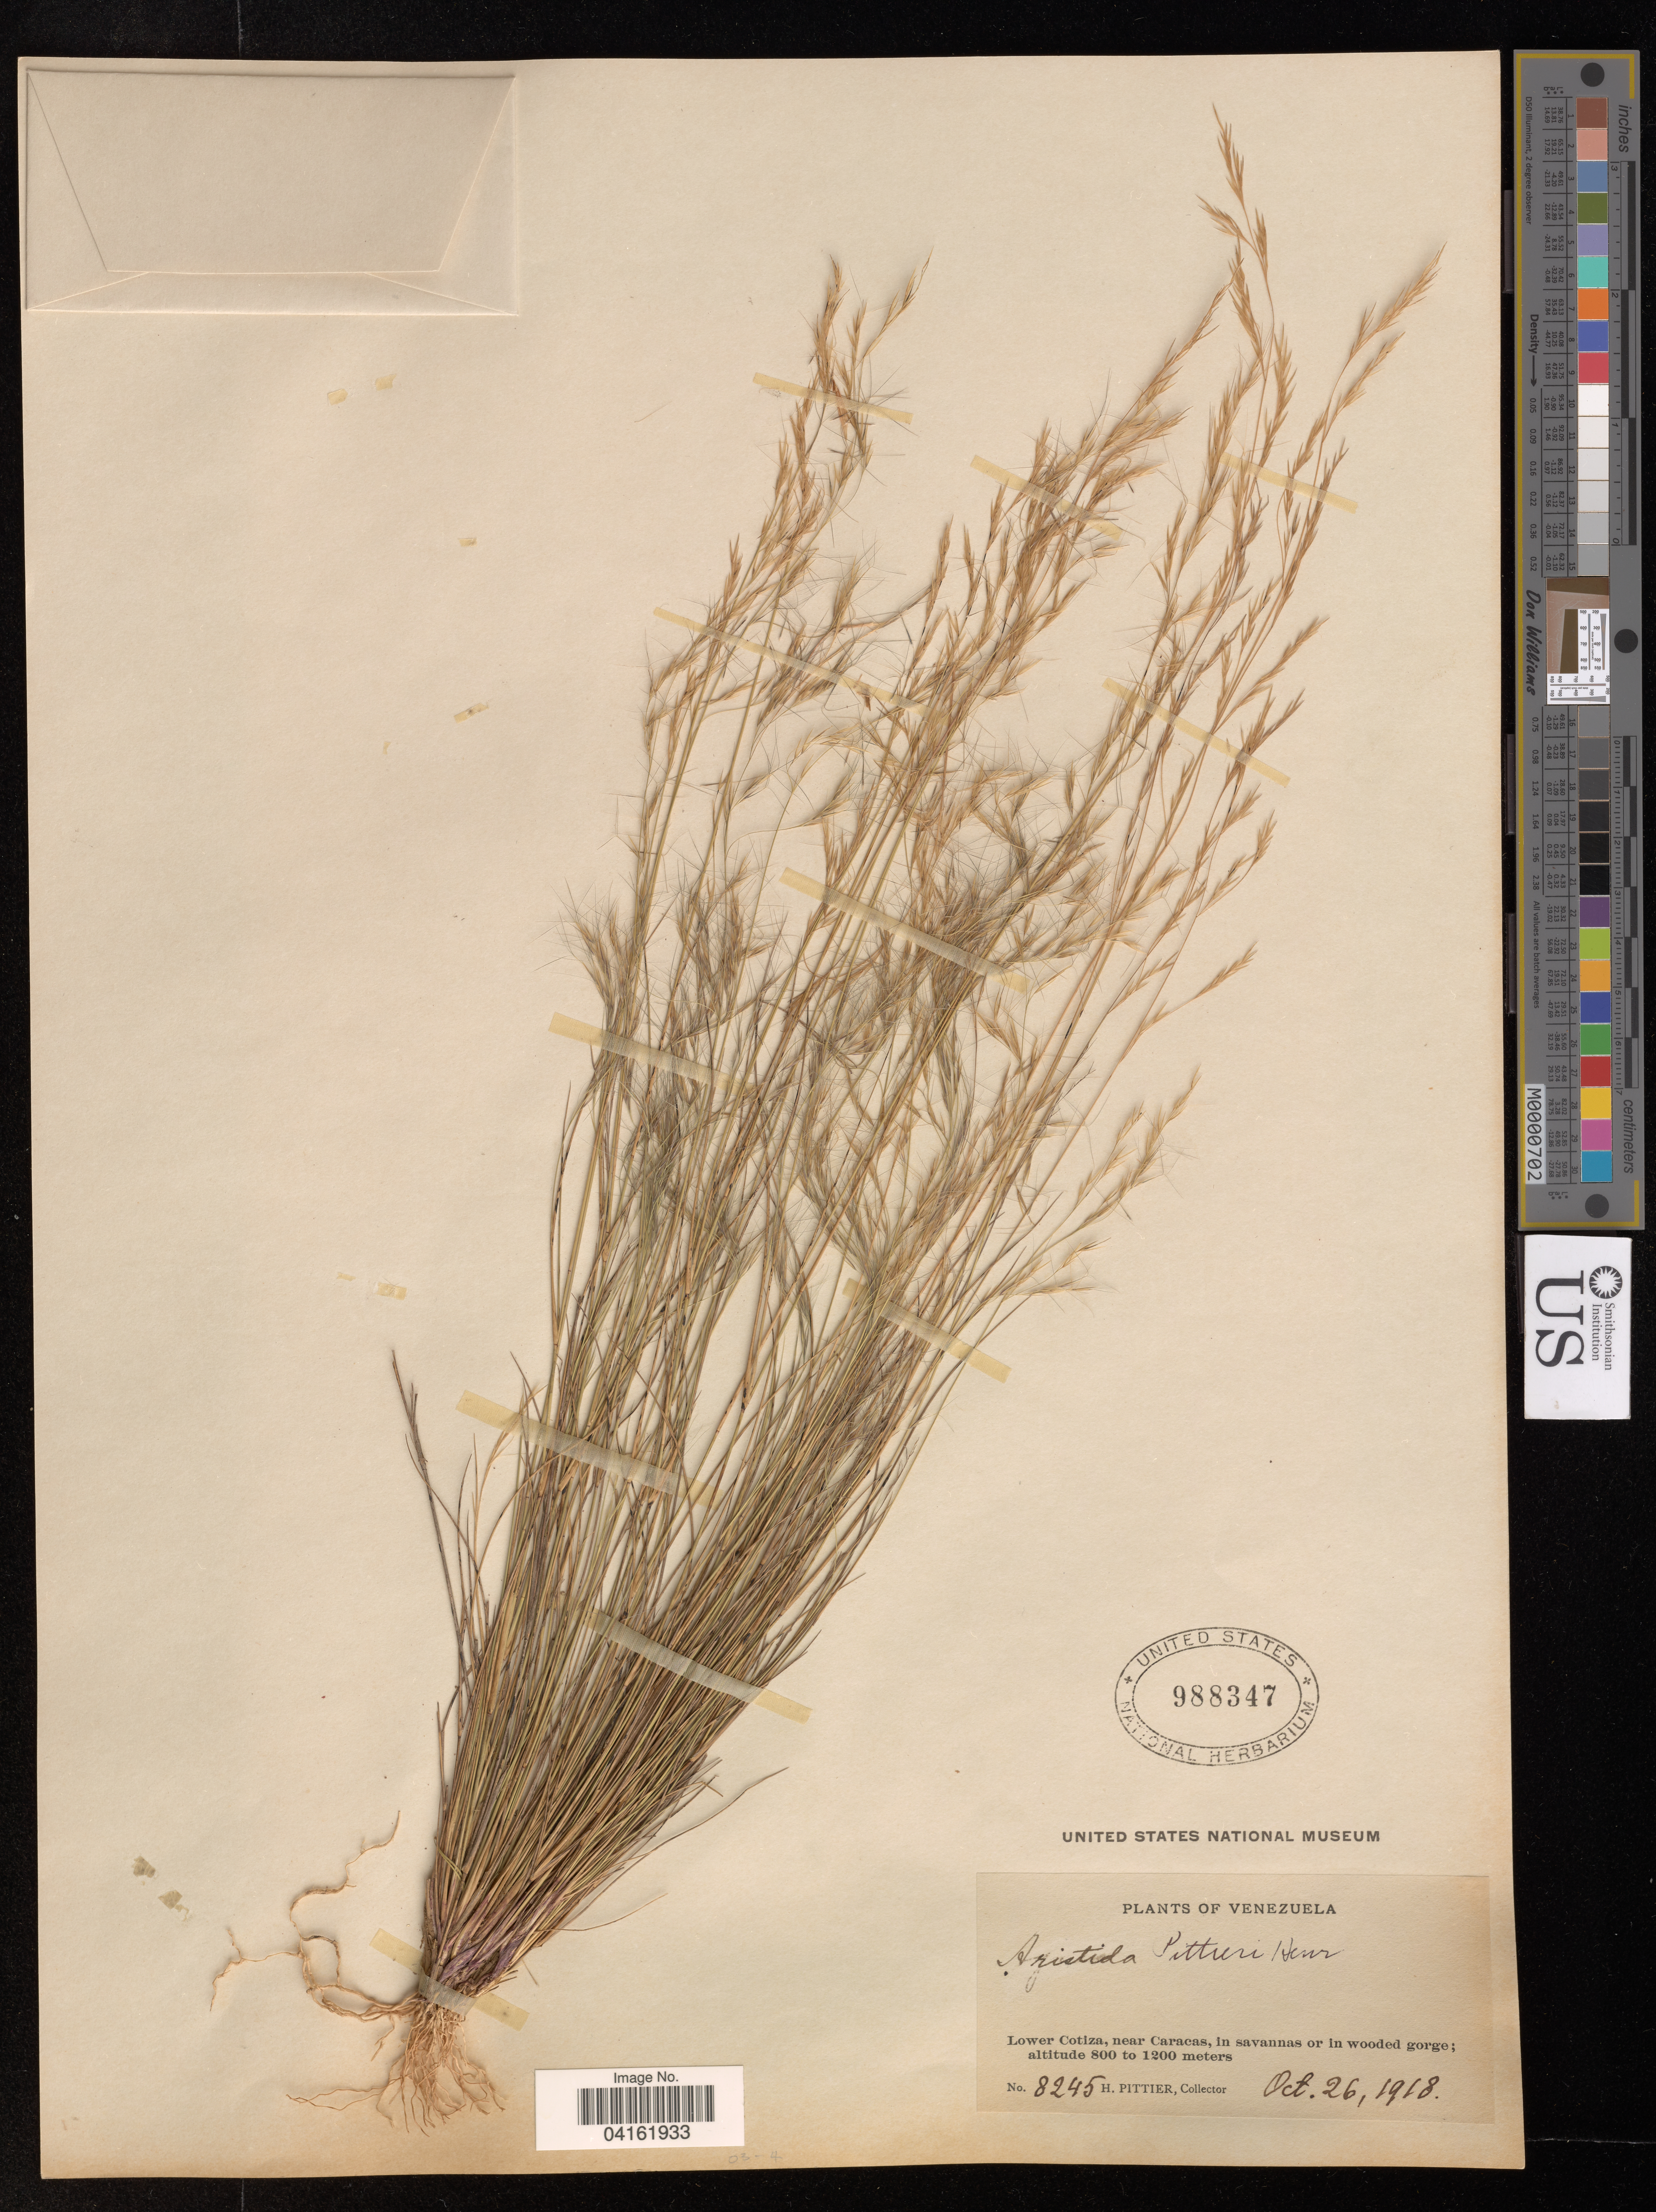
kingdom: Plantae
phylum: Tracheophyta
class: Liliopsida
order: Poales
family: Poaceae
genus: Aristida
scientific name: Aristida pittieri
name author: Henr.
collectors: H. F. Pittier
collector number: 8245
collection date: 1918-10-26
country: Venezuela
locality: Lower Cotiza, near Caracas, in savannas or in wooded gorge.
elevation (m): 800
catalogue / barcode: US 988347